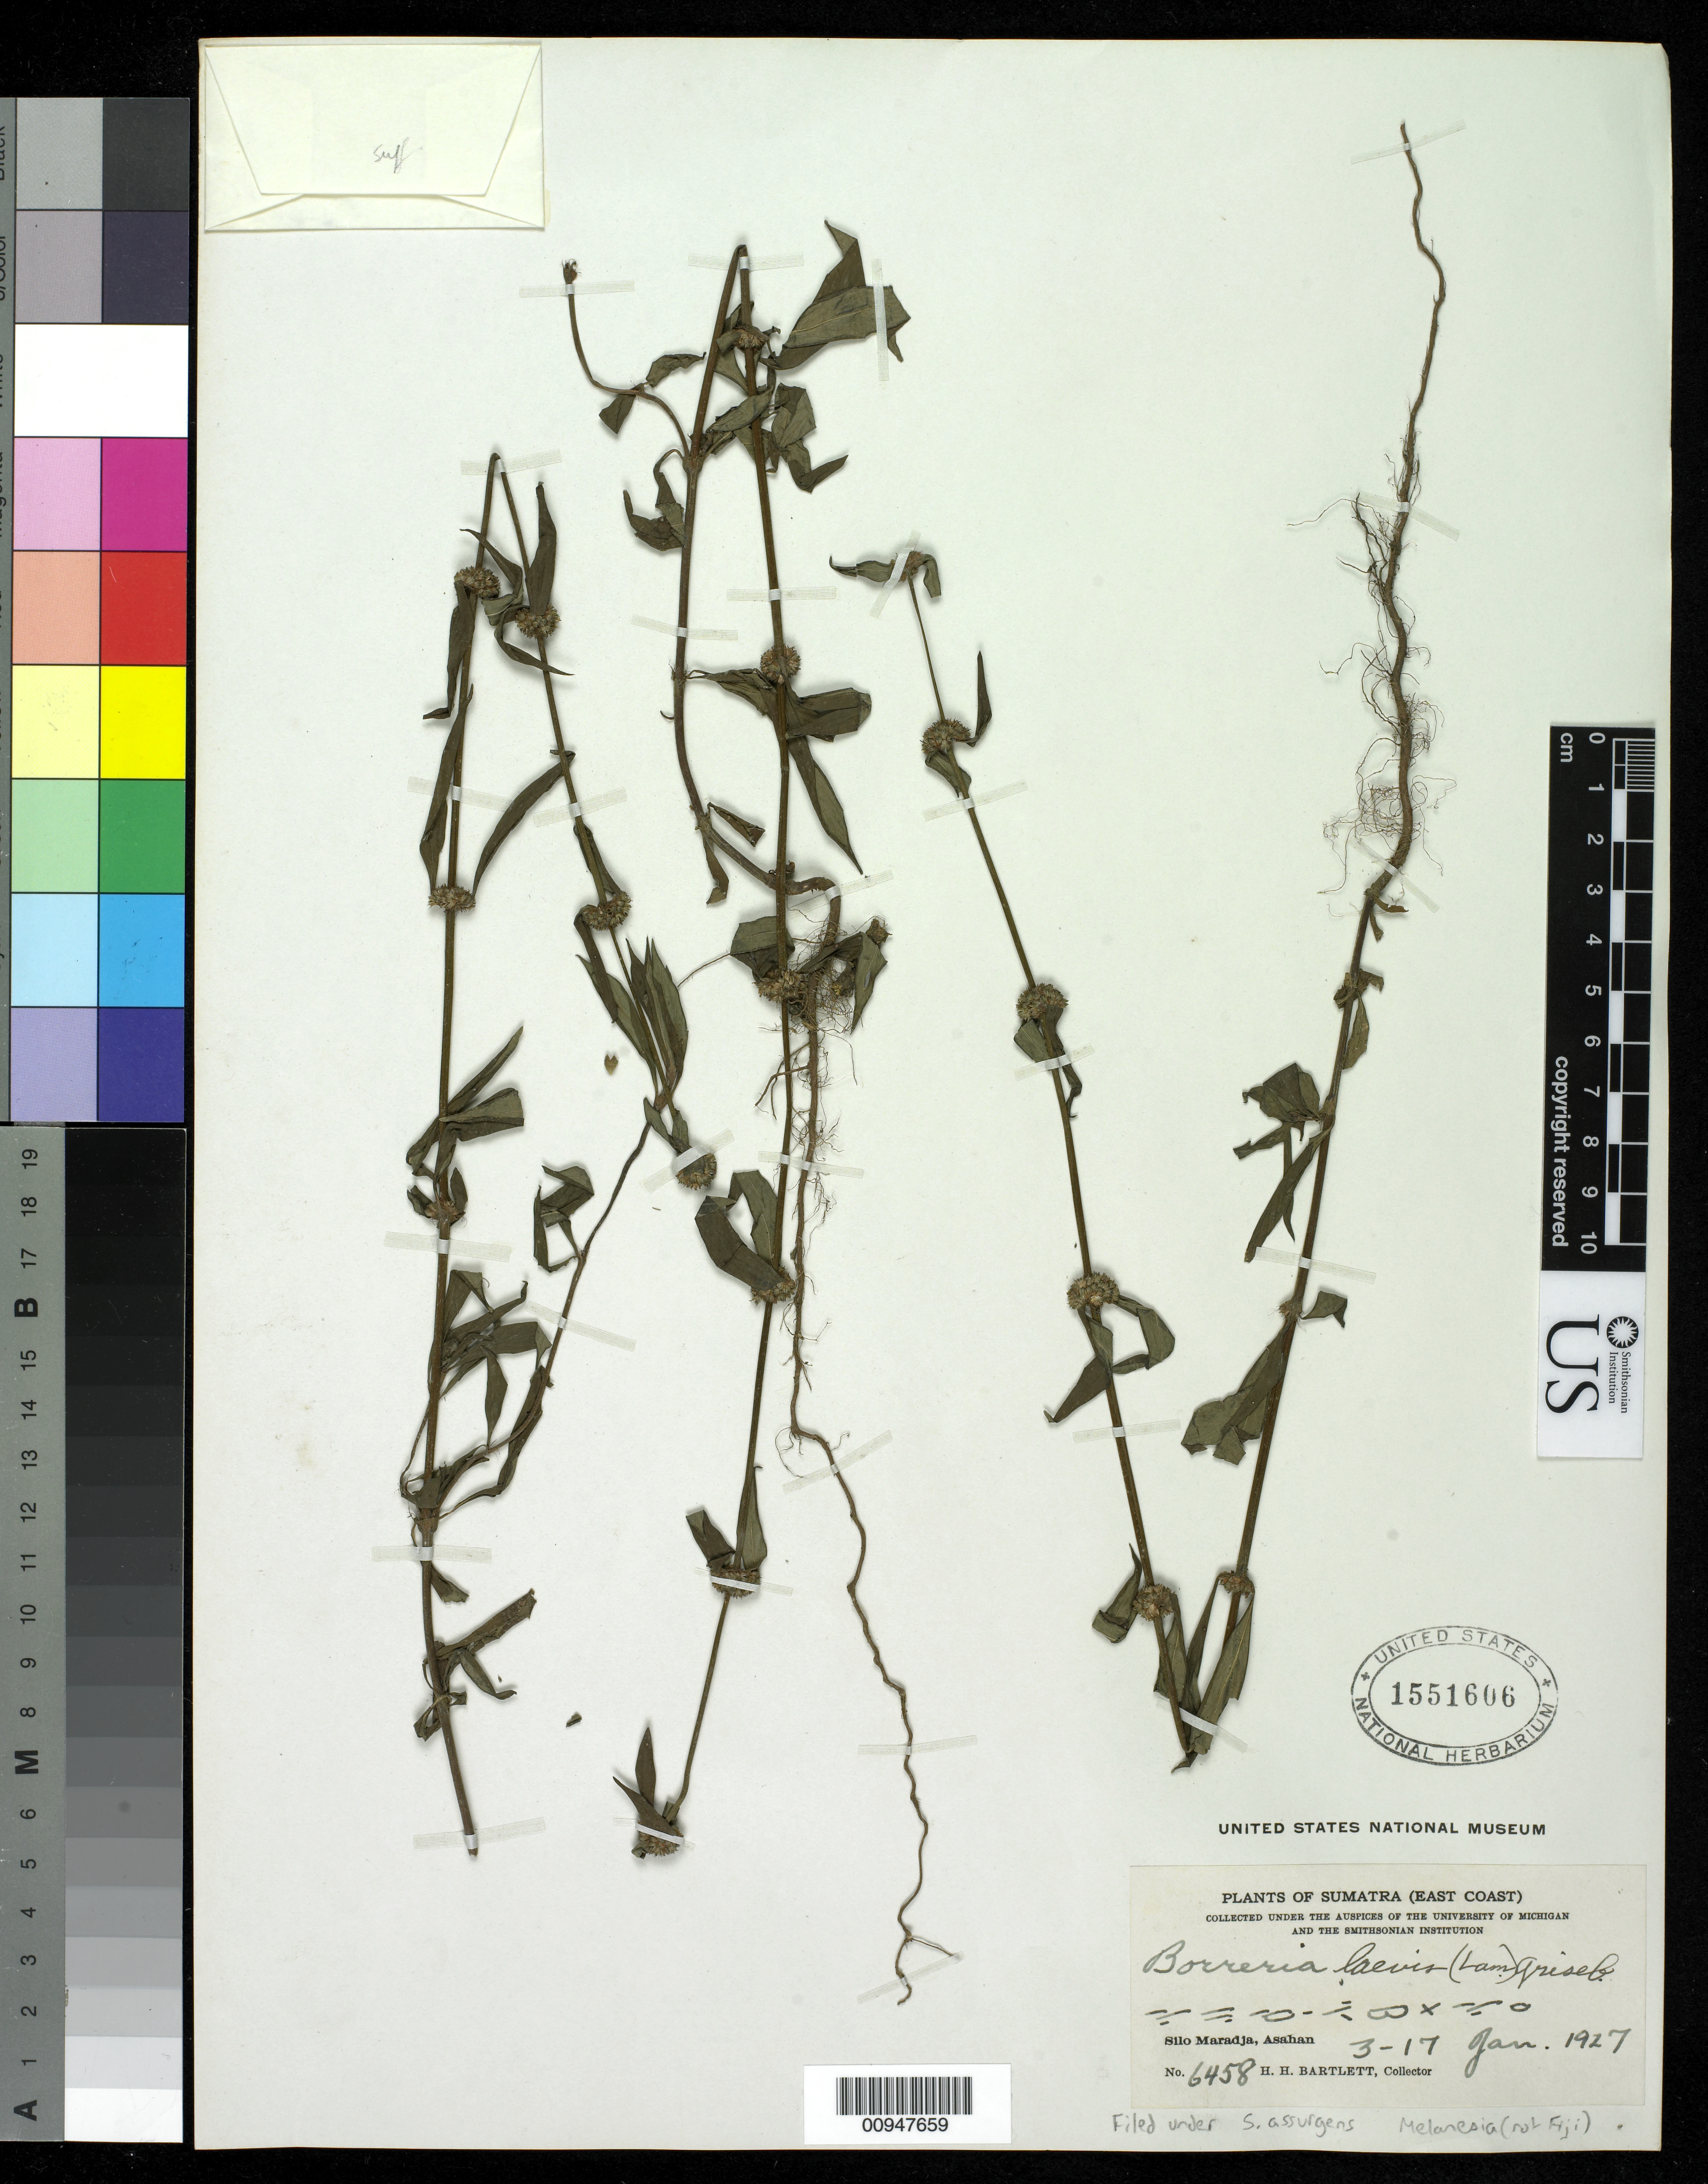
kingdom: Plantae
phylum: Tracheophyta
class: Magnoliopsida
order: Gentianales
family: Rubiaceae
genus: Spermacoce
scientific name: Spermacoce remota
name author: Lam.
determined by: Wagner, W. L., (BOT), Smithsonian Institution - National Museum of Natural History (UNITED STATES)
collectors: H. H. Bartlett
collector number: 6458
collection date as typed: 03 Jan 1927 to 17 Jan 1927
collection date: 1927-01-03/1927-01-17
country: Indonesia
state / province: Sumatra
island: Sumatra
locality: silo Maradja, Asahan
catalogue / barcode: US 1551606